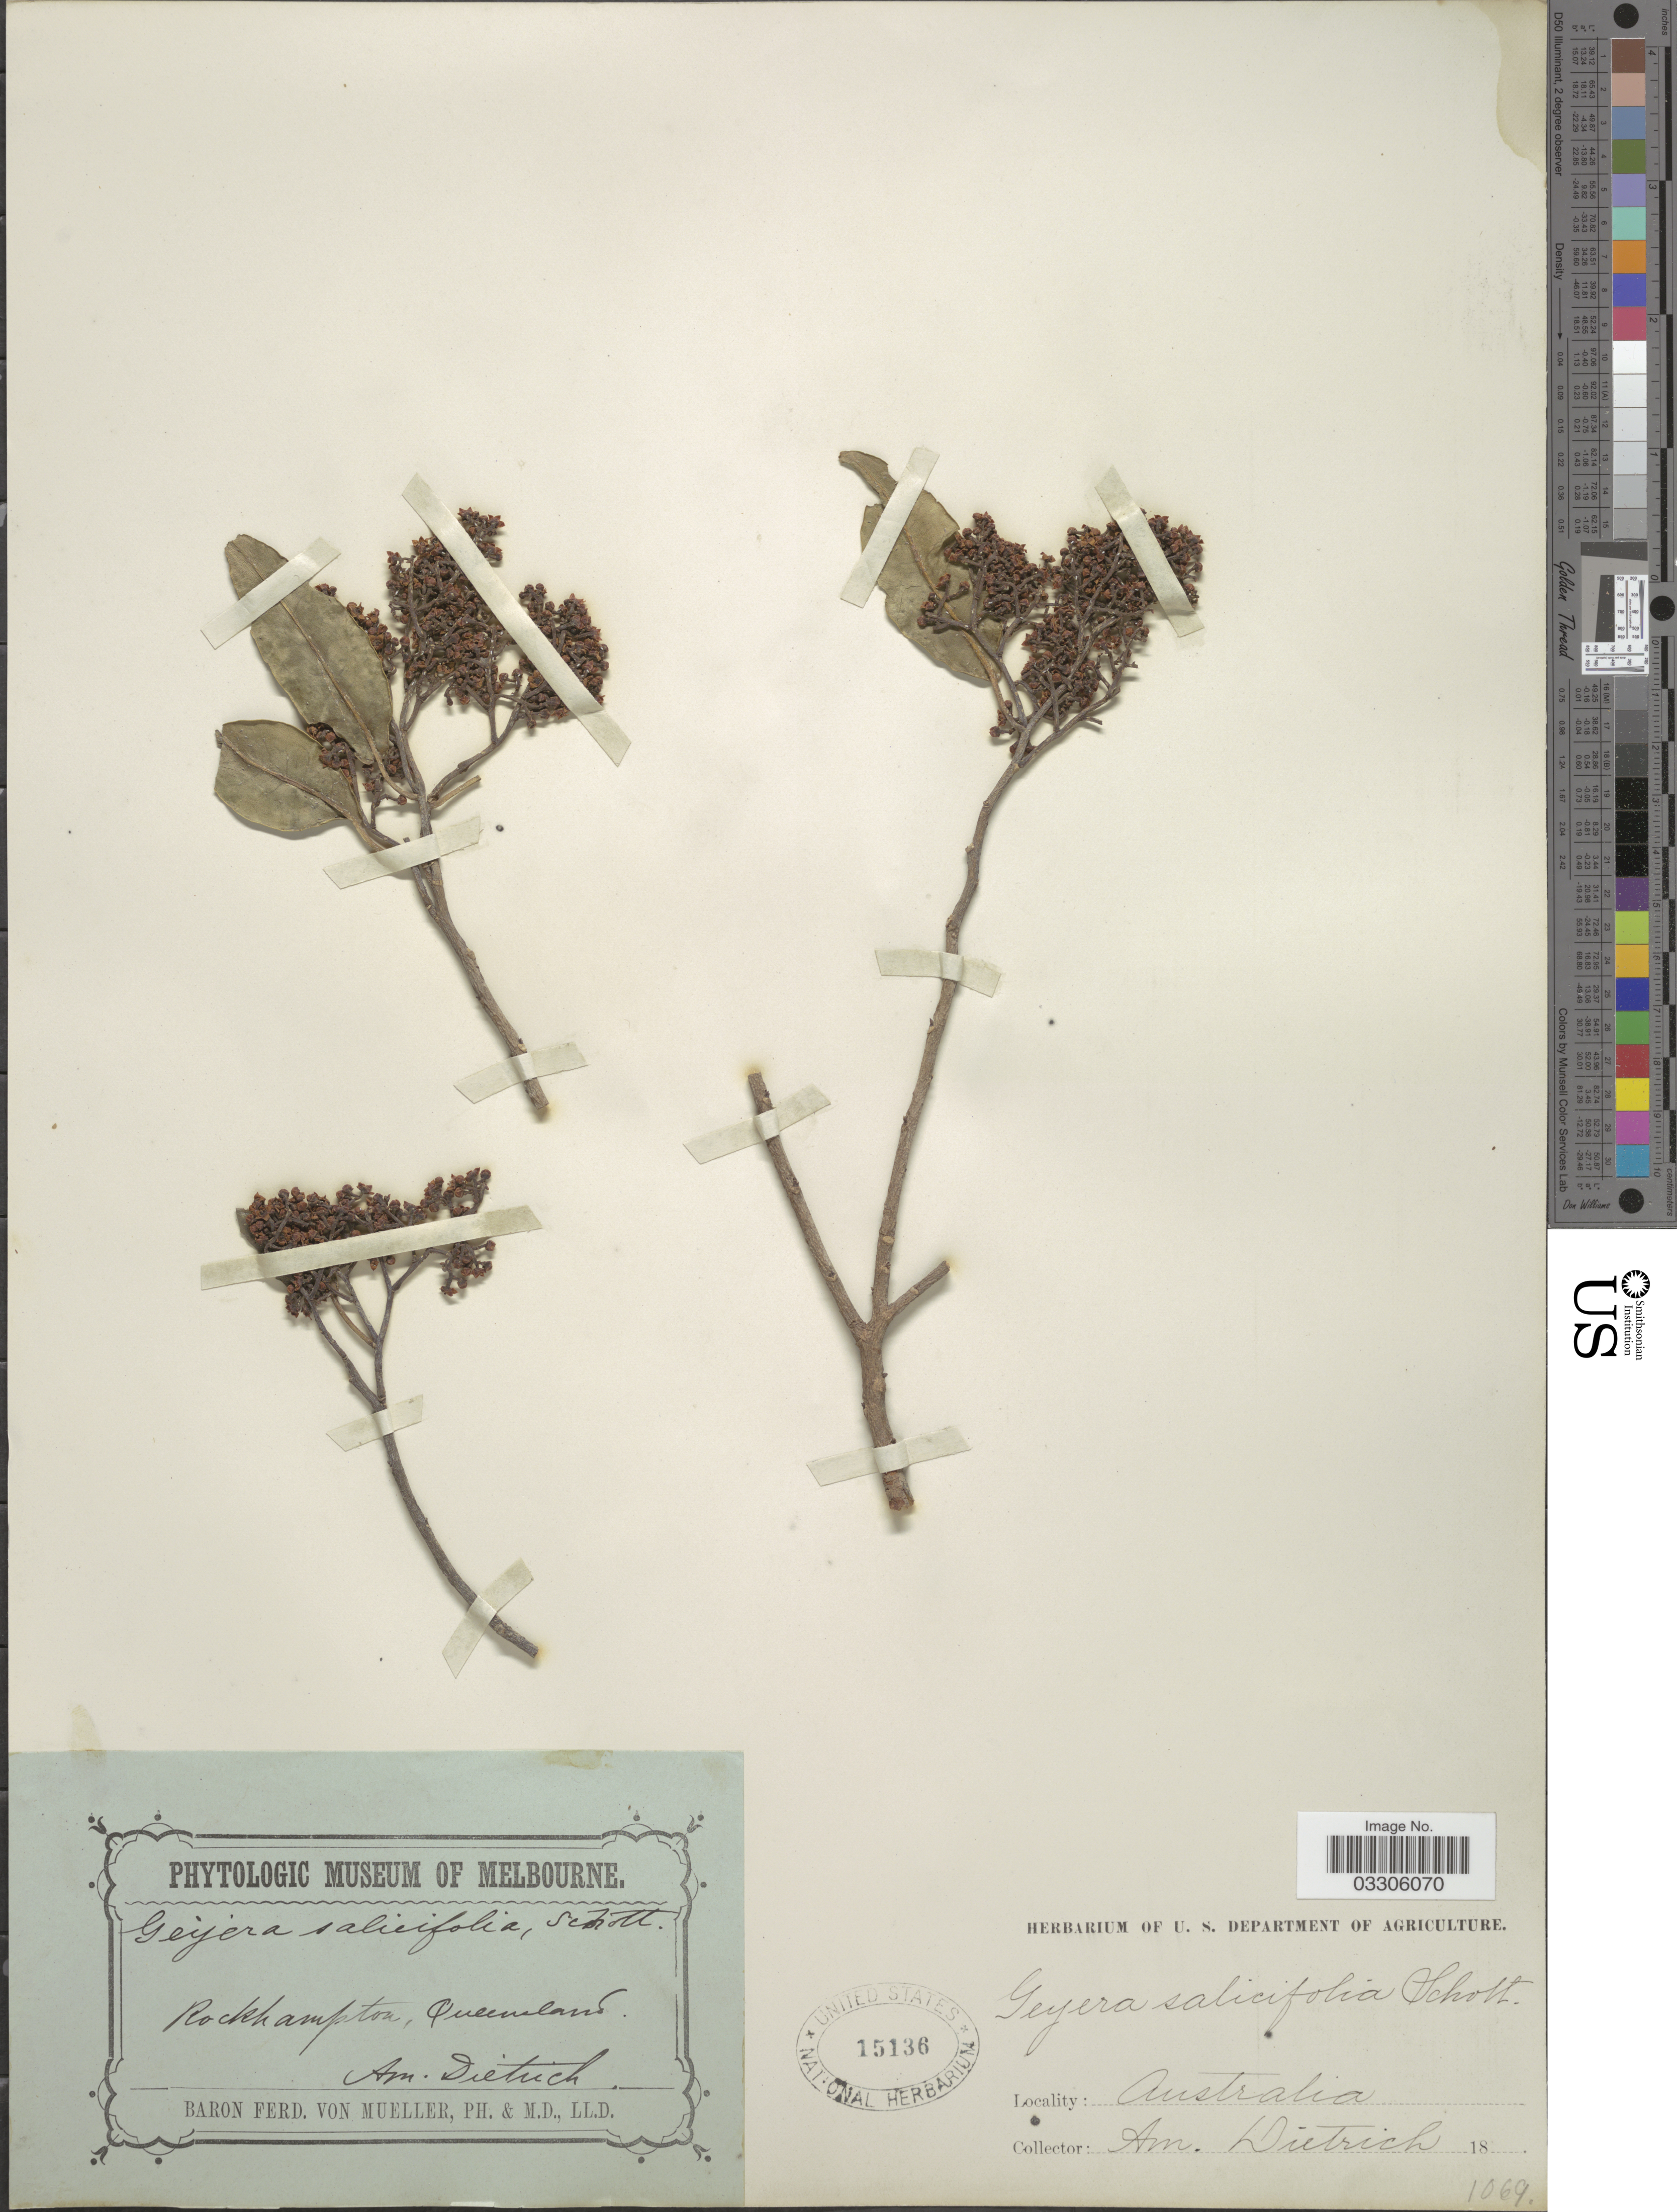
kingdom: Plantae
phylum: Tracheophyta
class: Magnoliopsida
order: Sapindales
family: Rutaceae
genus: Geijera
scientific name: Geijera salicifolia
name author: Schott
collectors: A. Dietrich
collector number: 1069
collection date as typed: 18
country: Australia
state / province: Queensland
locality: Rockhampton.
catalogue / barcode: US 15136